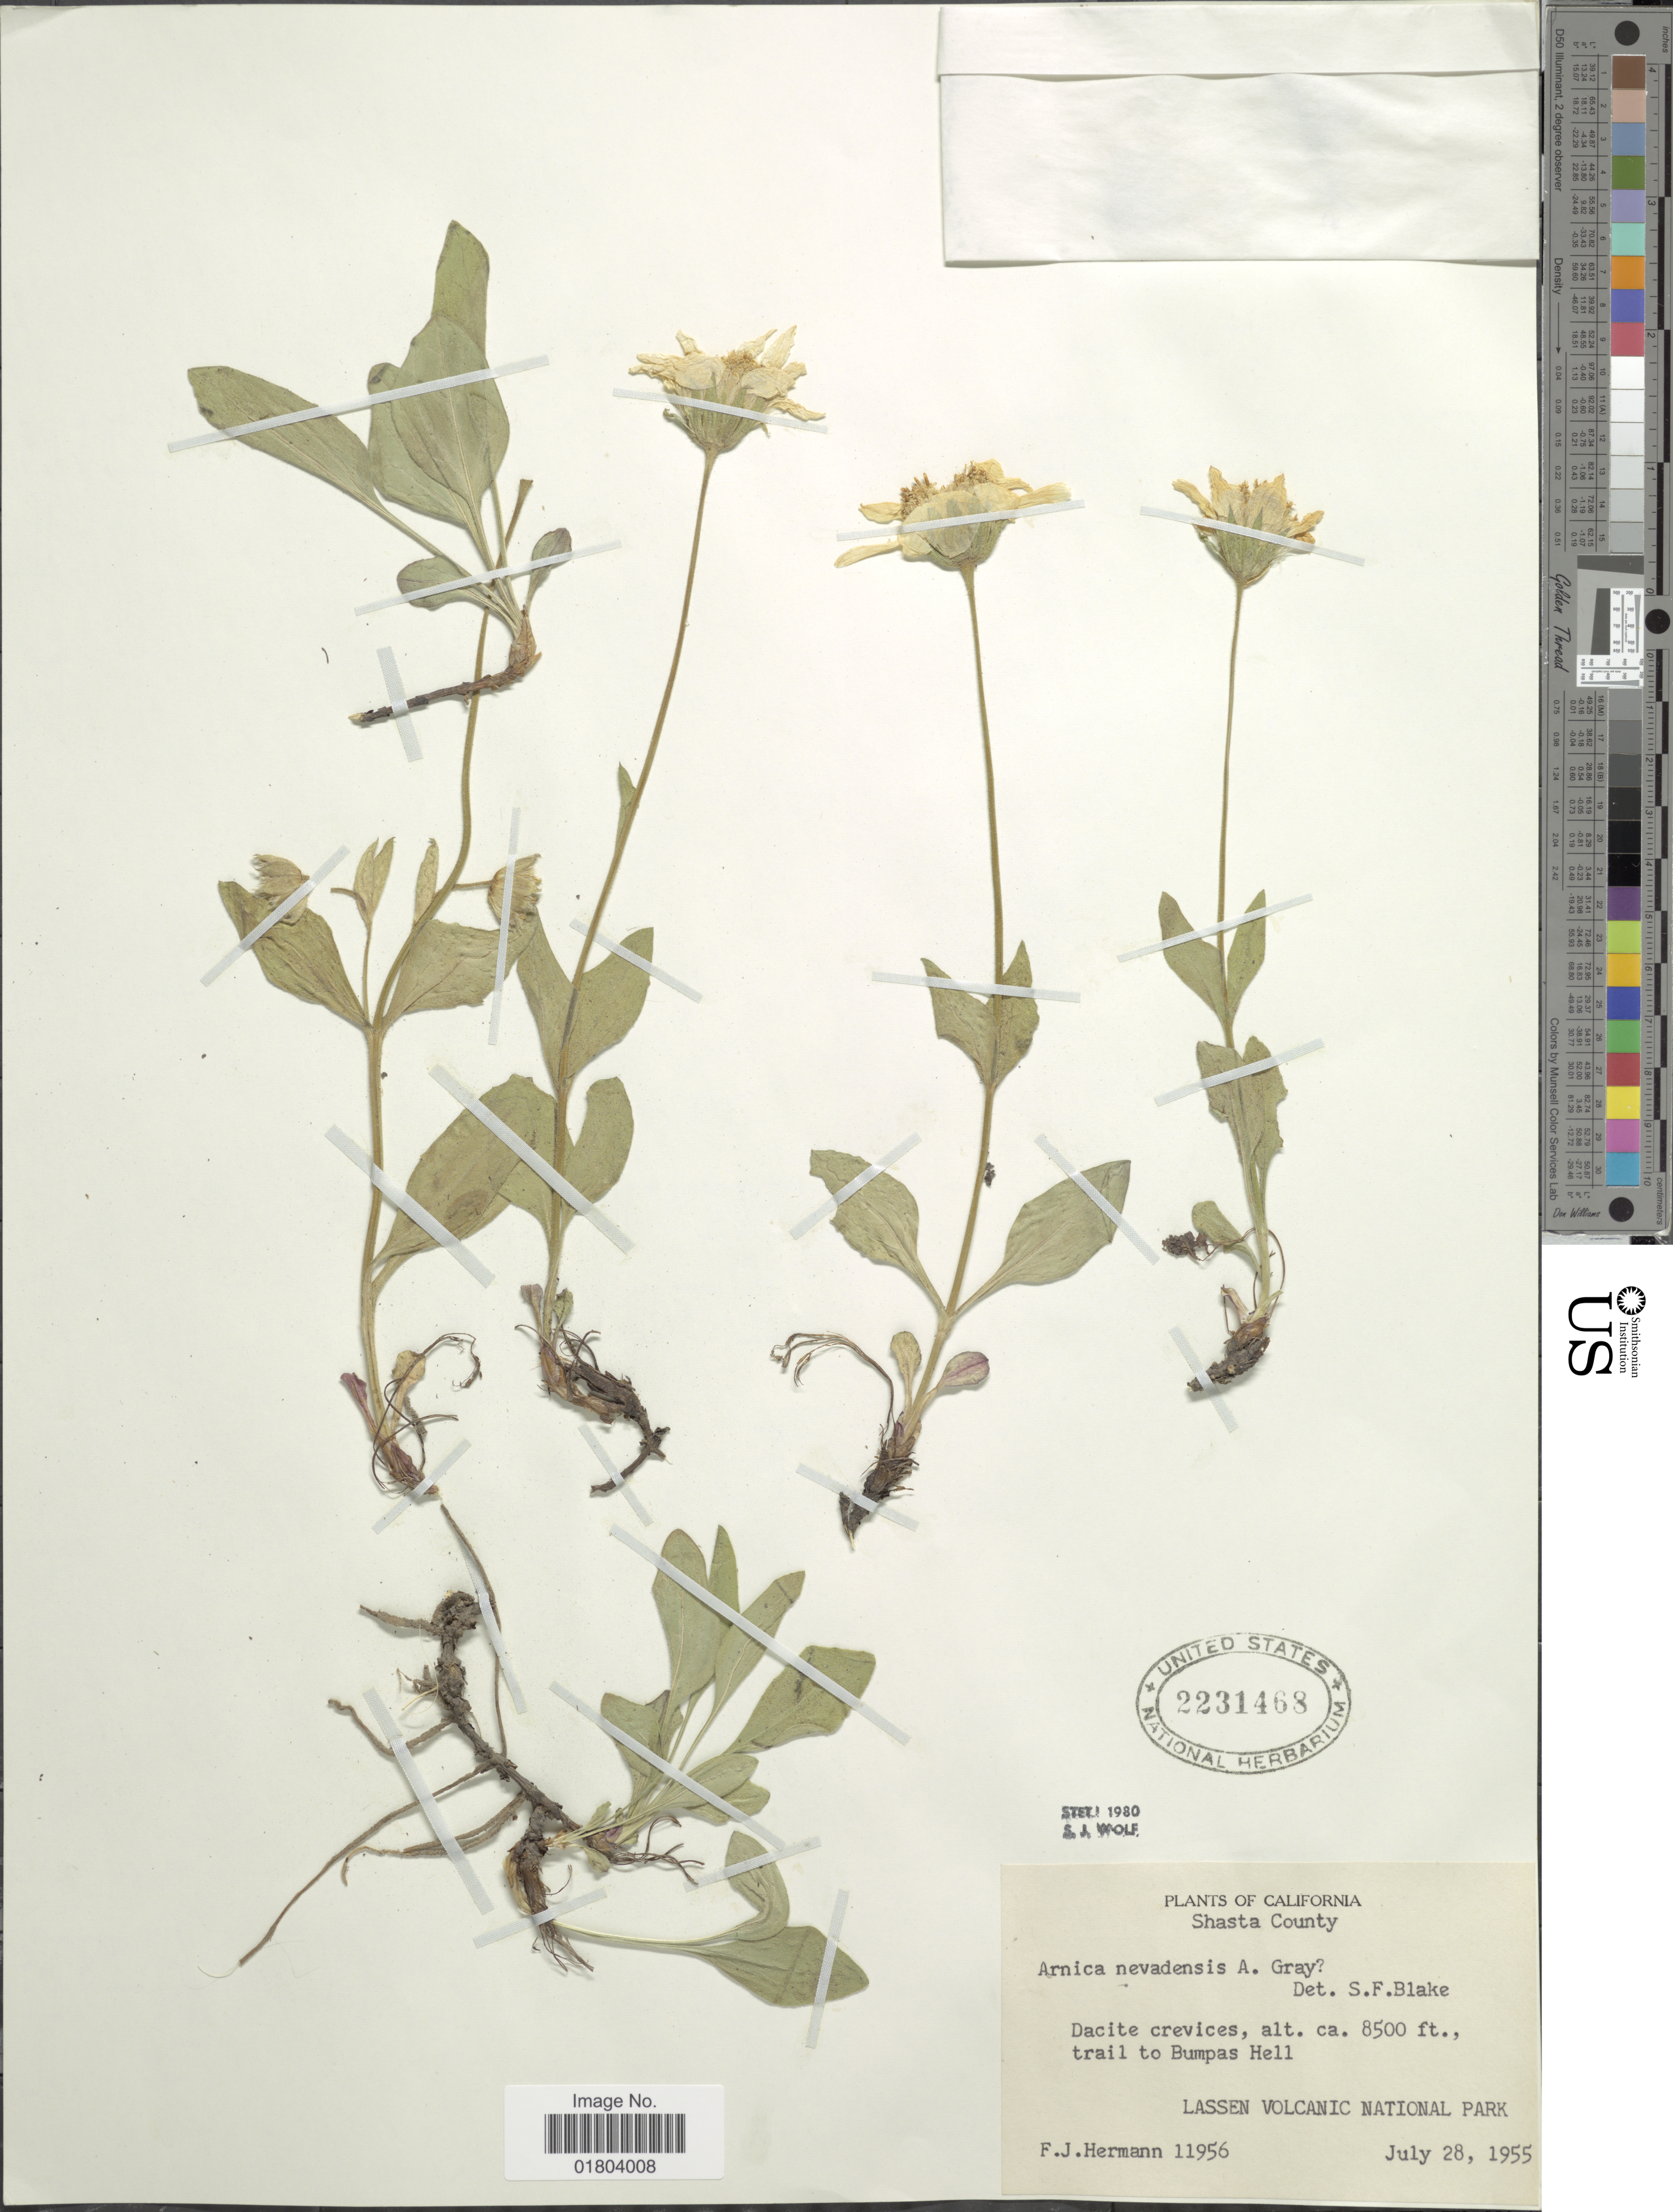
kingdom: Plantae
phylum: Tracheophyta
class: Magnoliopsida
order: Asterales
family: Asteraceae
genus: Arnica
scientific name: Arnica nevadensis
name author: A. Gray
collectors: F. J. Hermann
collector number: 11956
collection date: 1955-07-28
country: United States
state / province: California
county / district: Shasta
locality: Shashta County, Dacite crevices, trail to Bumpas Hell, lassen Volcanic National Park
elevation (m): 2591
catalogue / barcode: US 2231468